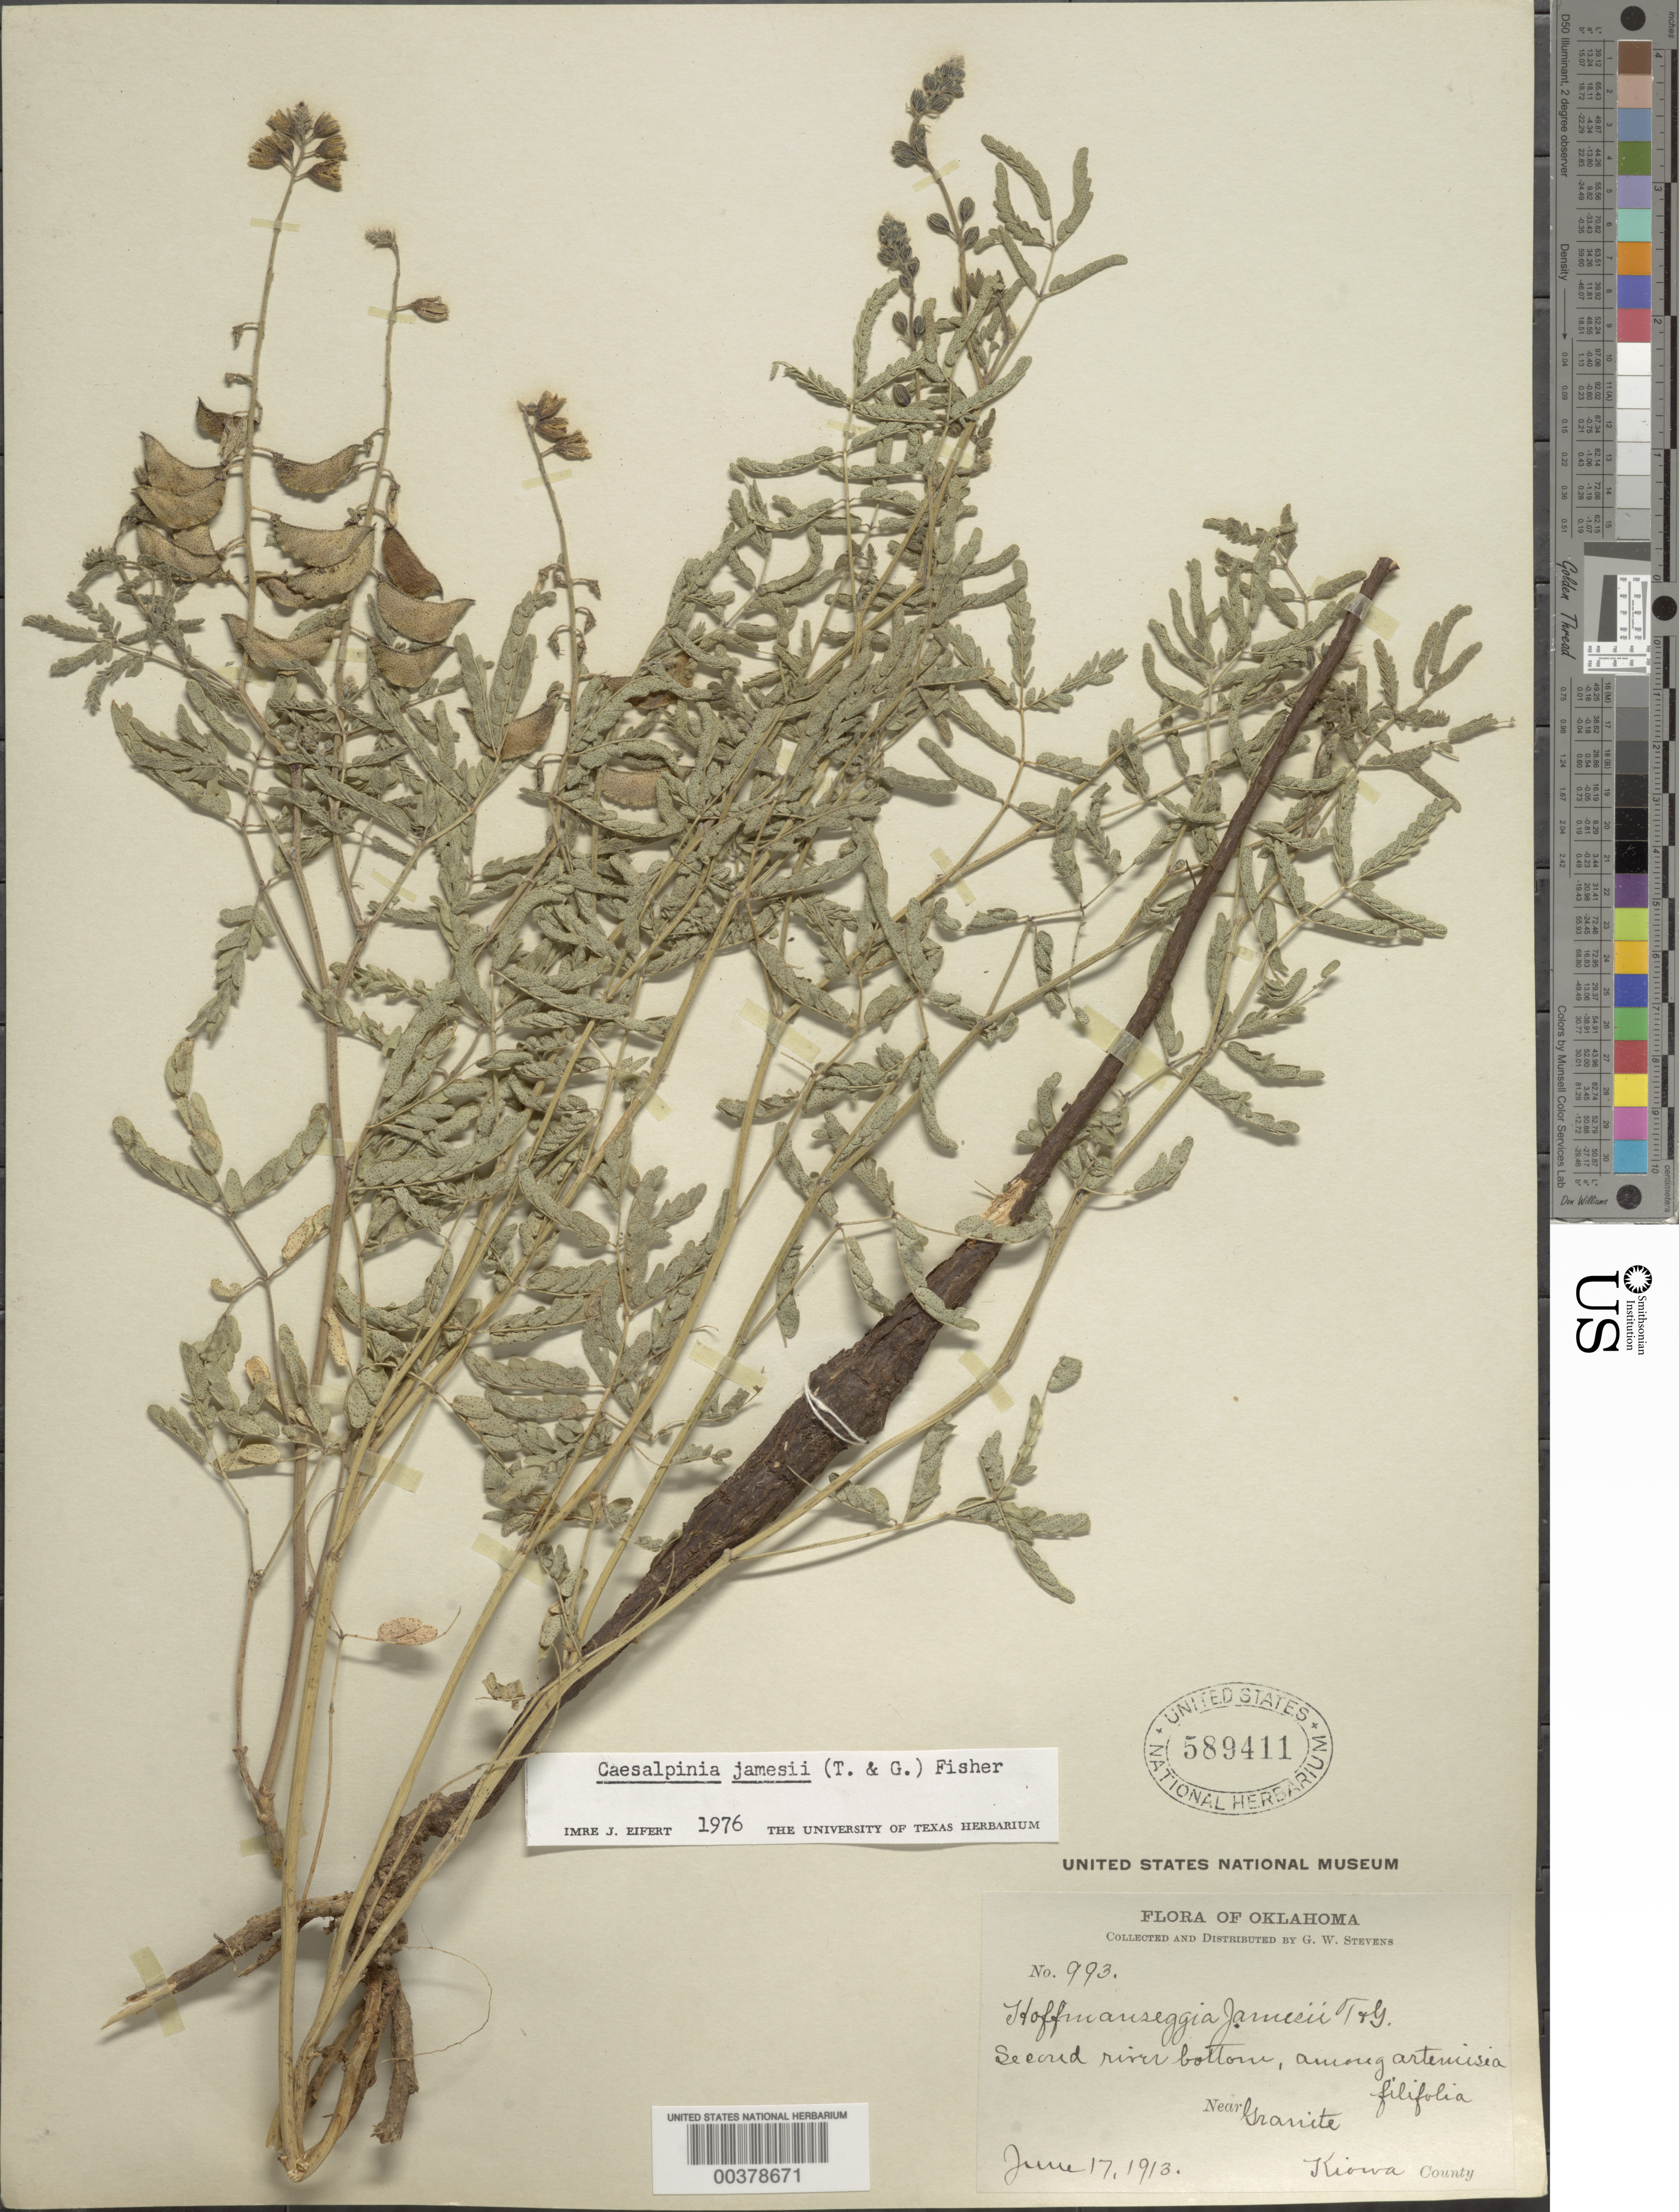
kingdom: Plantae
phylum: Tracheophyta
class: Magnoliopsida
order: Fabales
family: Fabaceae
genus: Pomaria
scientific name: Pomaria jamesii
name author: (Torr. & A. Gray) Walp.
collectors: G. W. Stevens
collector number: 993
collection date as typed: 17 Jun 1913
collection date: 1913-06-17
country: United States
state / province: Oklahoma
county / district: Kiowa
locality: Granite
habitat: River bottom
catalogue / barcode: US 589411